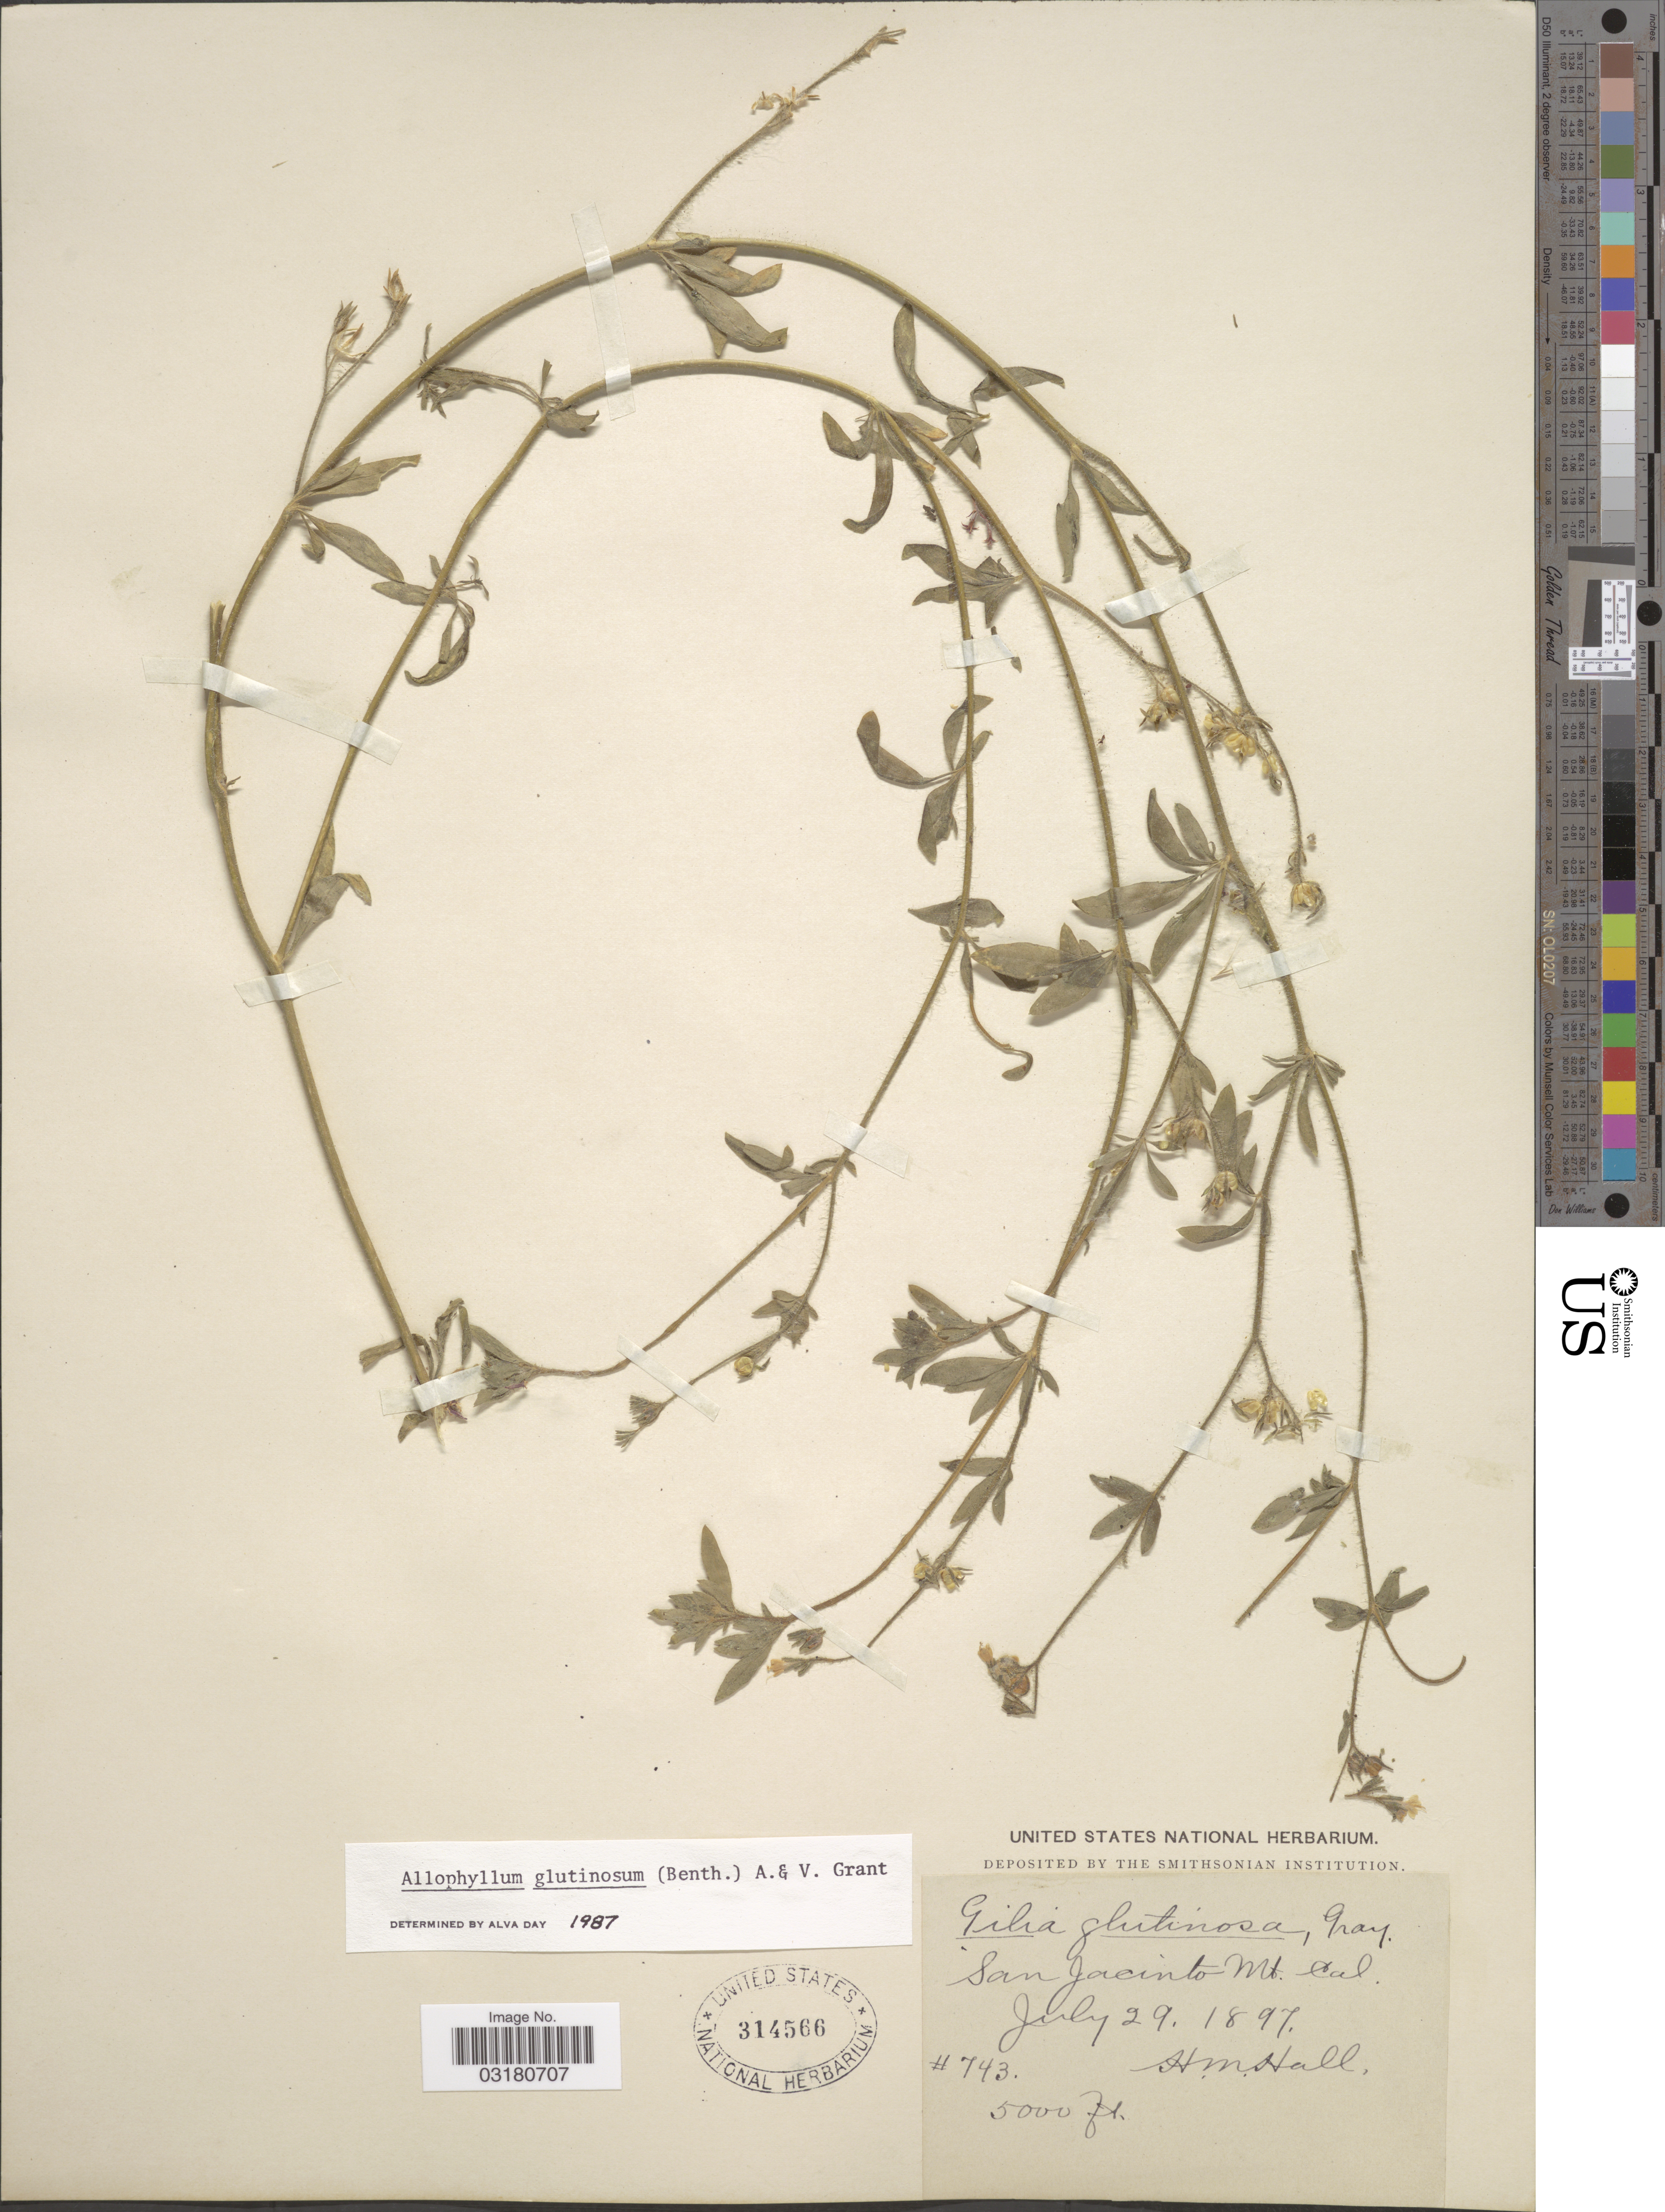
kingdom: Plantae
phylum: Tracheophyta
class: Magnoliopsida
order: Ericales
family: Polemoniaceae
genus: Allophyllum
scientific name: Allophyllum glutinosum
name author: (Benth.) A.D. Grant & V.E. Grant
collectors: H. M. Hall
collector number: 743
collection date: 1897-07-29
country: United States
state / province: California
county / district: Riverside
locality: San Jacinto Mt.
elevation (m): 1524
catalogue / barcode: US 314566